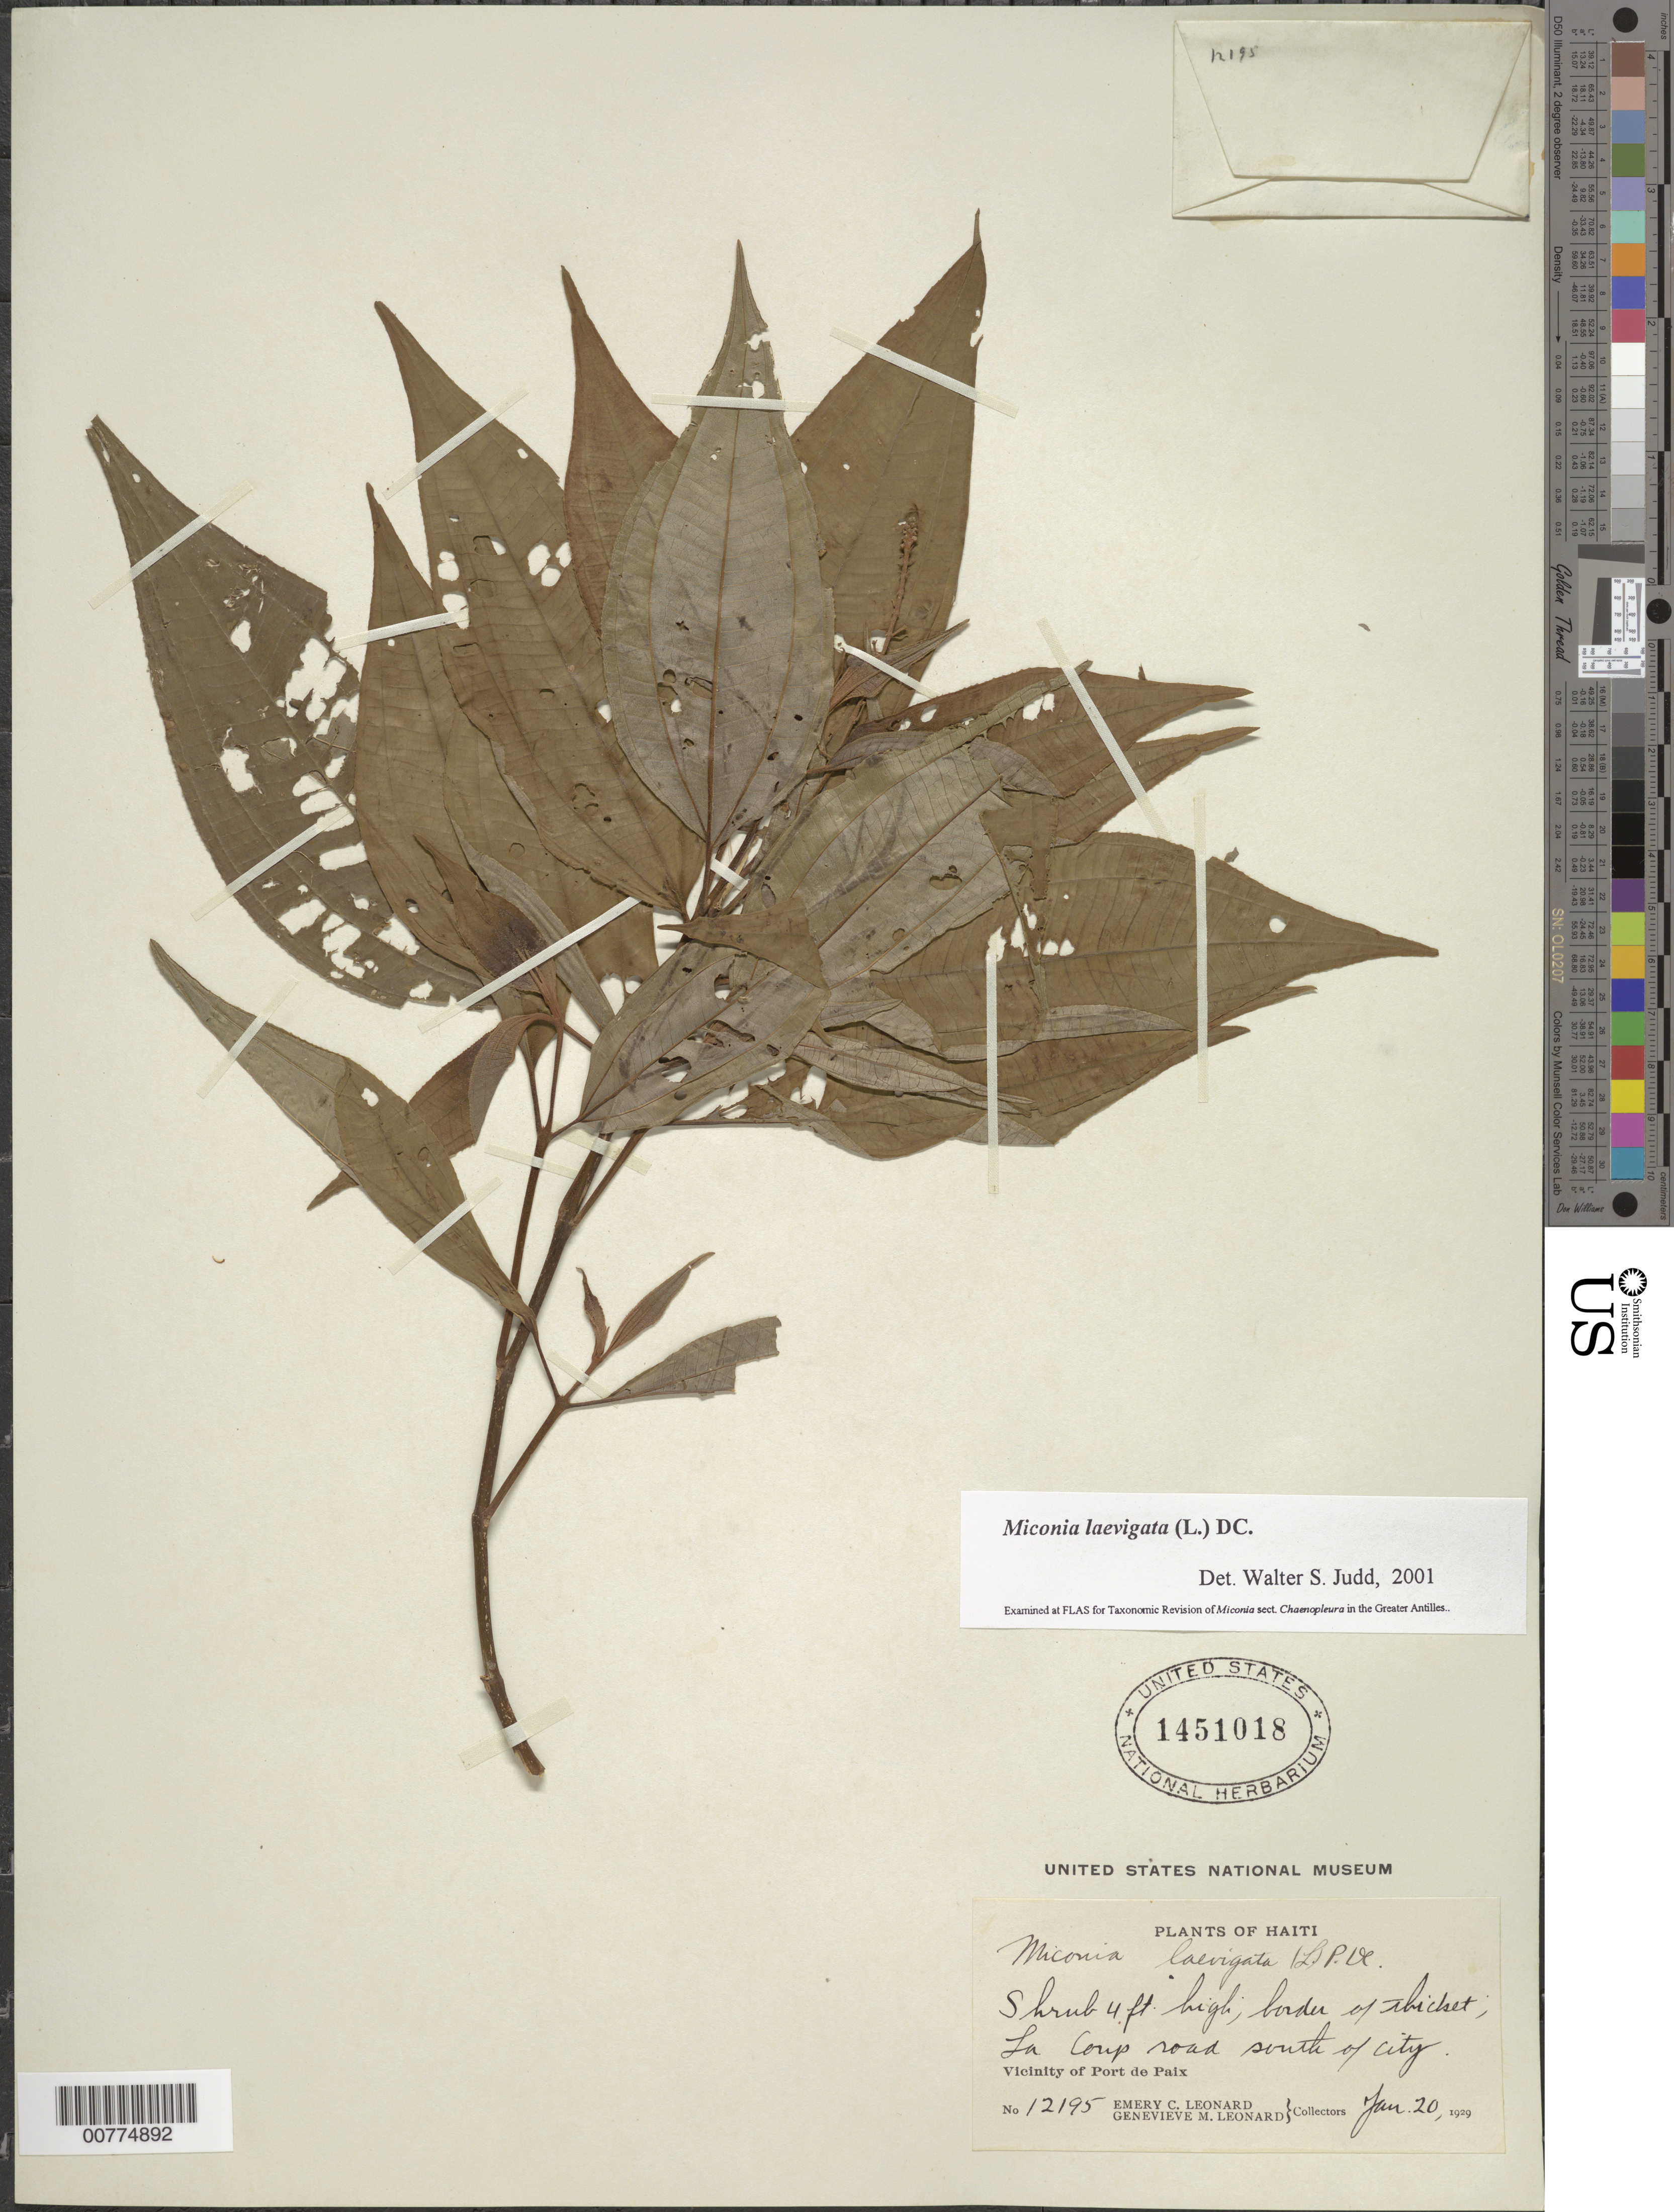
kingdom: Plantae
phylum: Tracheophyta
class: Magnoliopsida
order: Myrtales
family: Melastomataceae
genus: Miconia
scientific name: Miconia laevigata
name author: (L.) D. Don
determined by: Judd, Walter S.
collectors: E. C. Leonard & G. M. Leonard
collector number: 12195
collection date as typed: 20 Jan 1929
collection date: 1929-01-20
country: Haiti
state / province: Nord-Ouest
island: Hispaniola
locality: Vicinity of Port de Paix, La Comp Road south of city.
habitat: Border of thicket.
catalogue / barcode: US 1451018